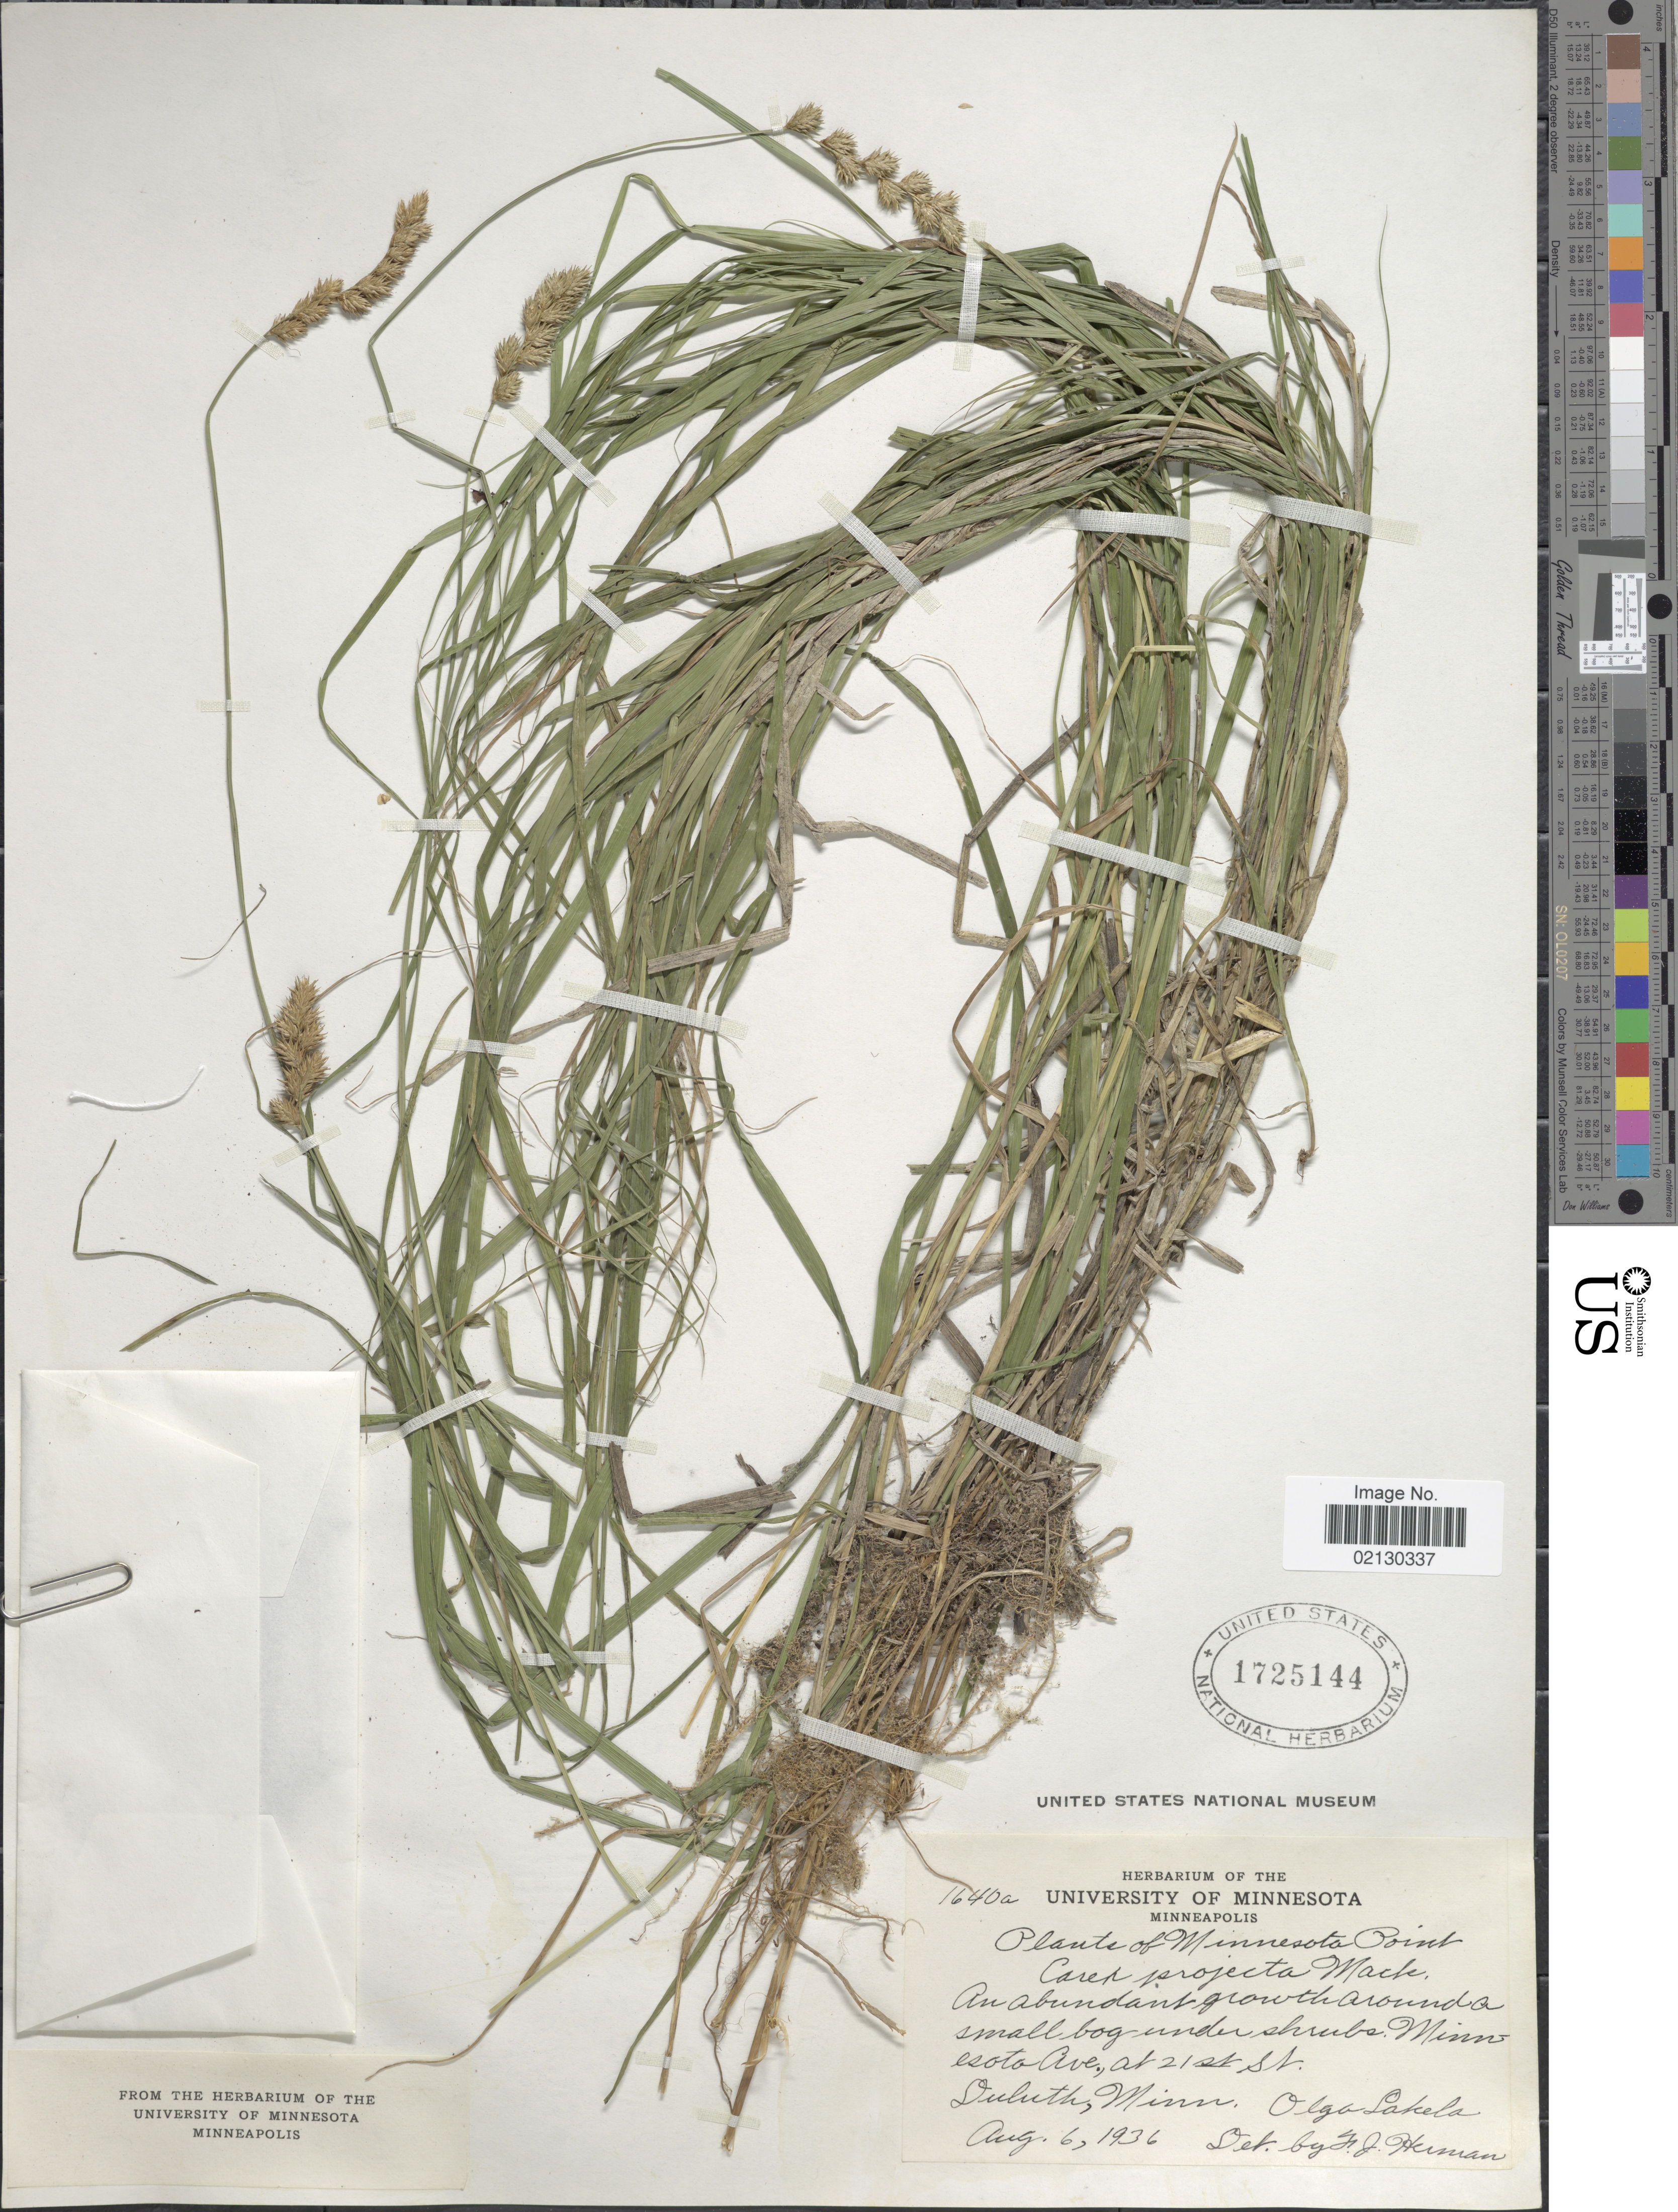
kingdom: Plantae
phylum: Tracheophyta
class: Liliopsida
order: Poales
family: Cyperaceae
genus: Carex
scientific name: Carex projecta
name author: Mack.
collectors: O. K. Lakela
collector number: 1640a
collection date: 1936-08-06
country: United States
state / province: Minnesota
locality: Minnesota Point. Around a small bog under shrubs. Minnesota Ave, at 21st St. Duluth, Minn.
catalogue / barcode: US 1725144